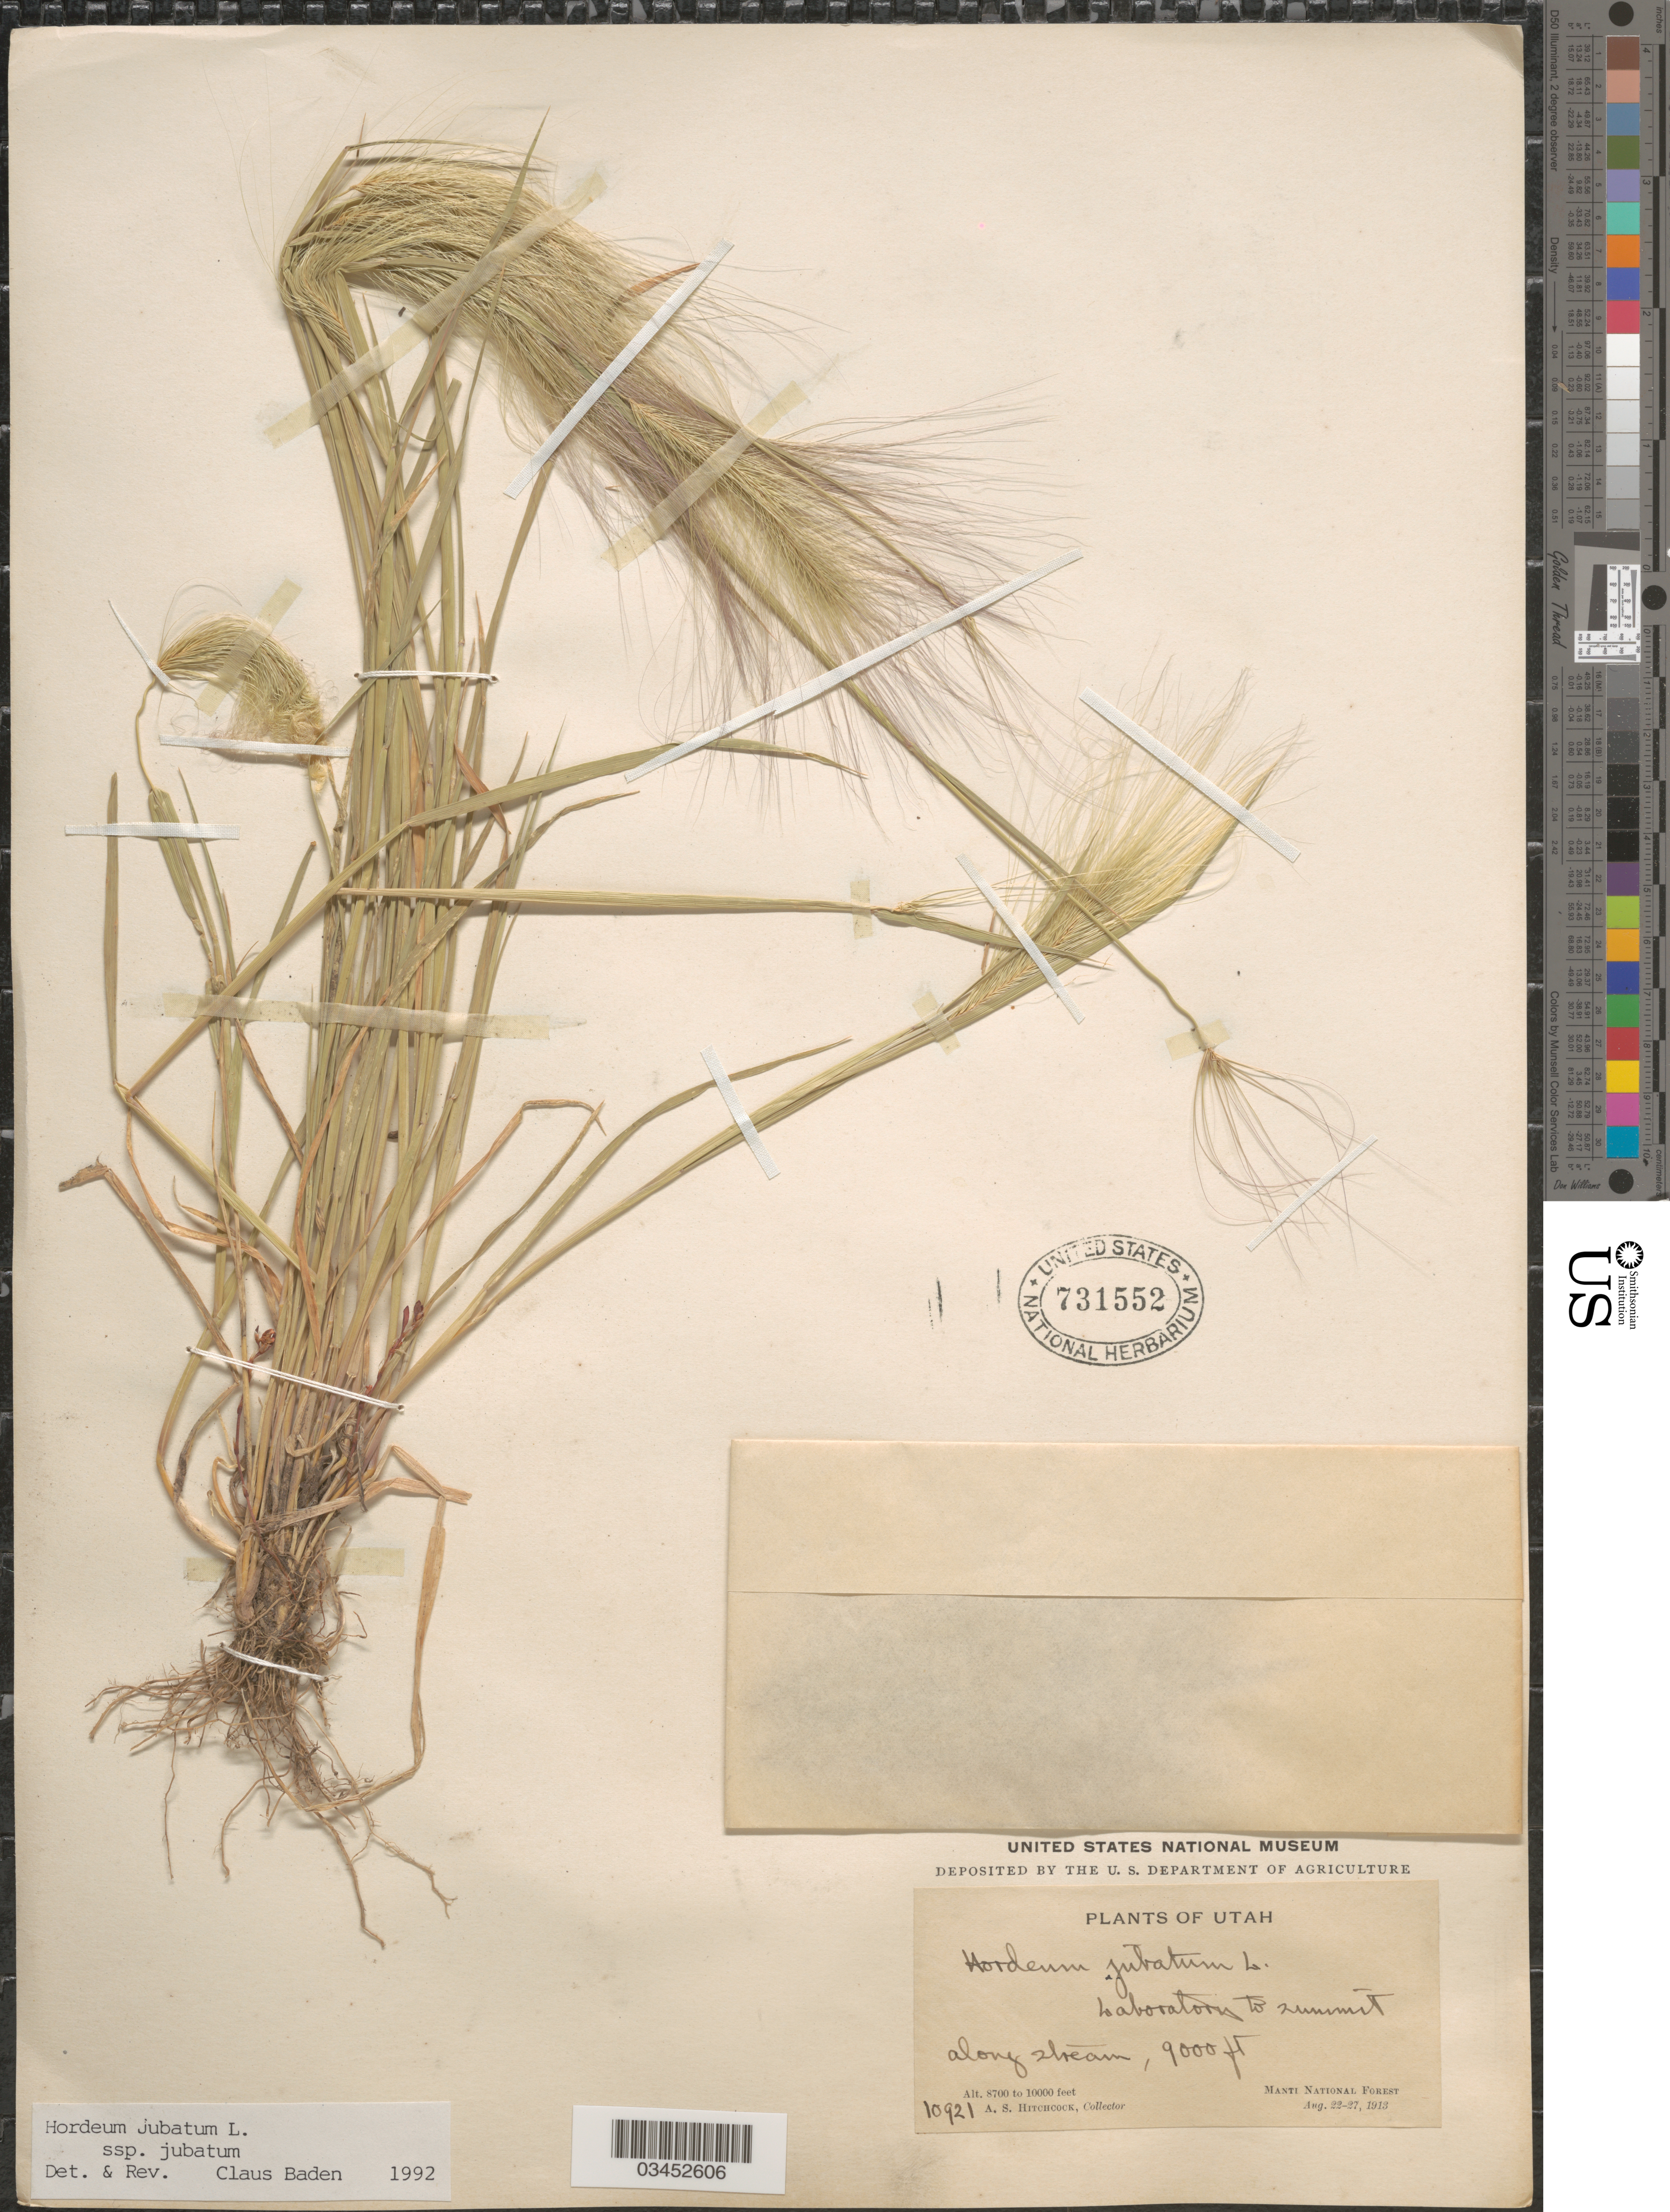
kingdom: Plantae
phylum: Tracheophyta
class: Liliopsida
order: Poales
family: Poaceae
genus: Hordeum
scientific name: Hordeum jubatum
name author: L.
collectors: A. S. Hitchcock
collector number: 10921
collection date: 1913-08-22/1913-08-27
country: United States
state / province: Utah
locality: Laboratory to summit along stream. Manti National Forest.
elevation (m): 2743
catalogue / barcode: US 731552